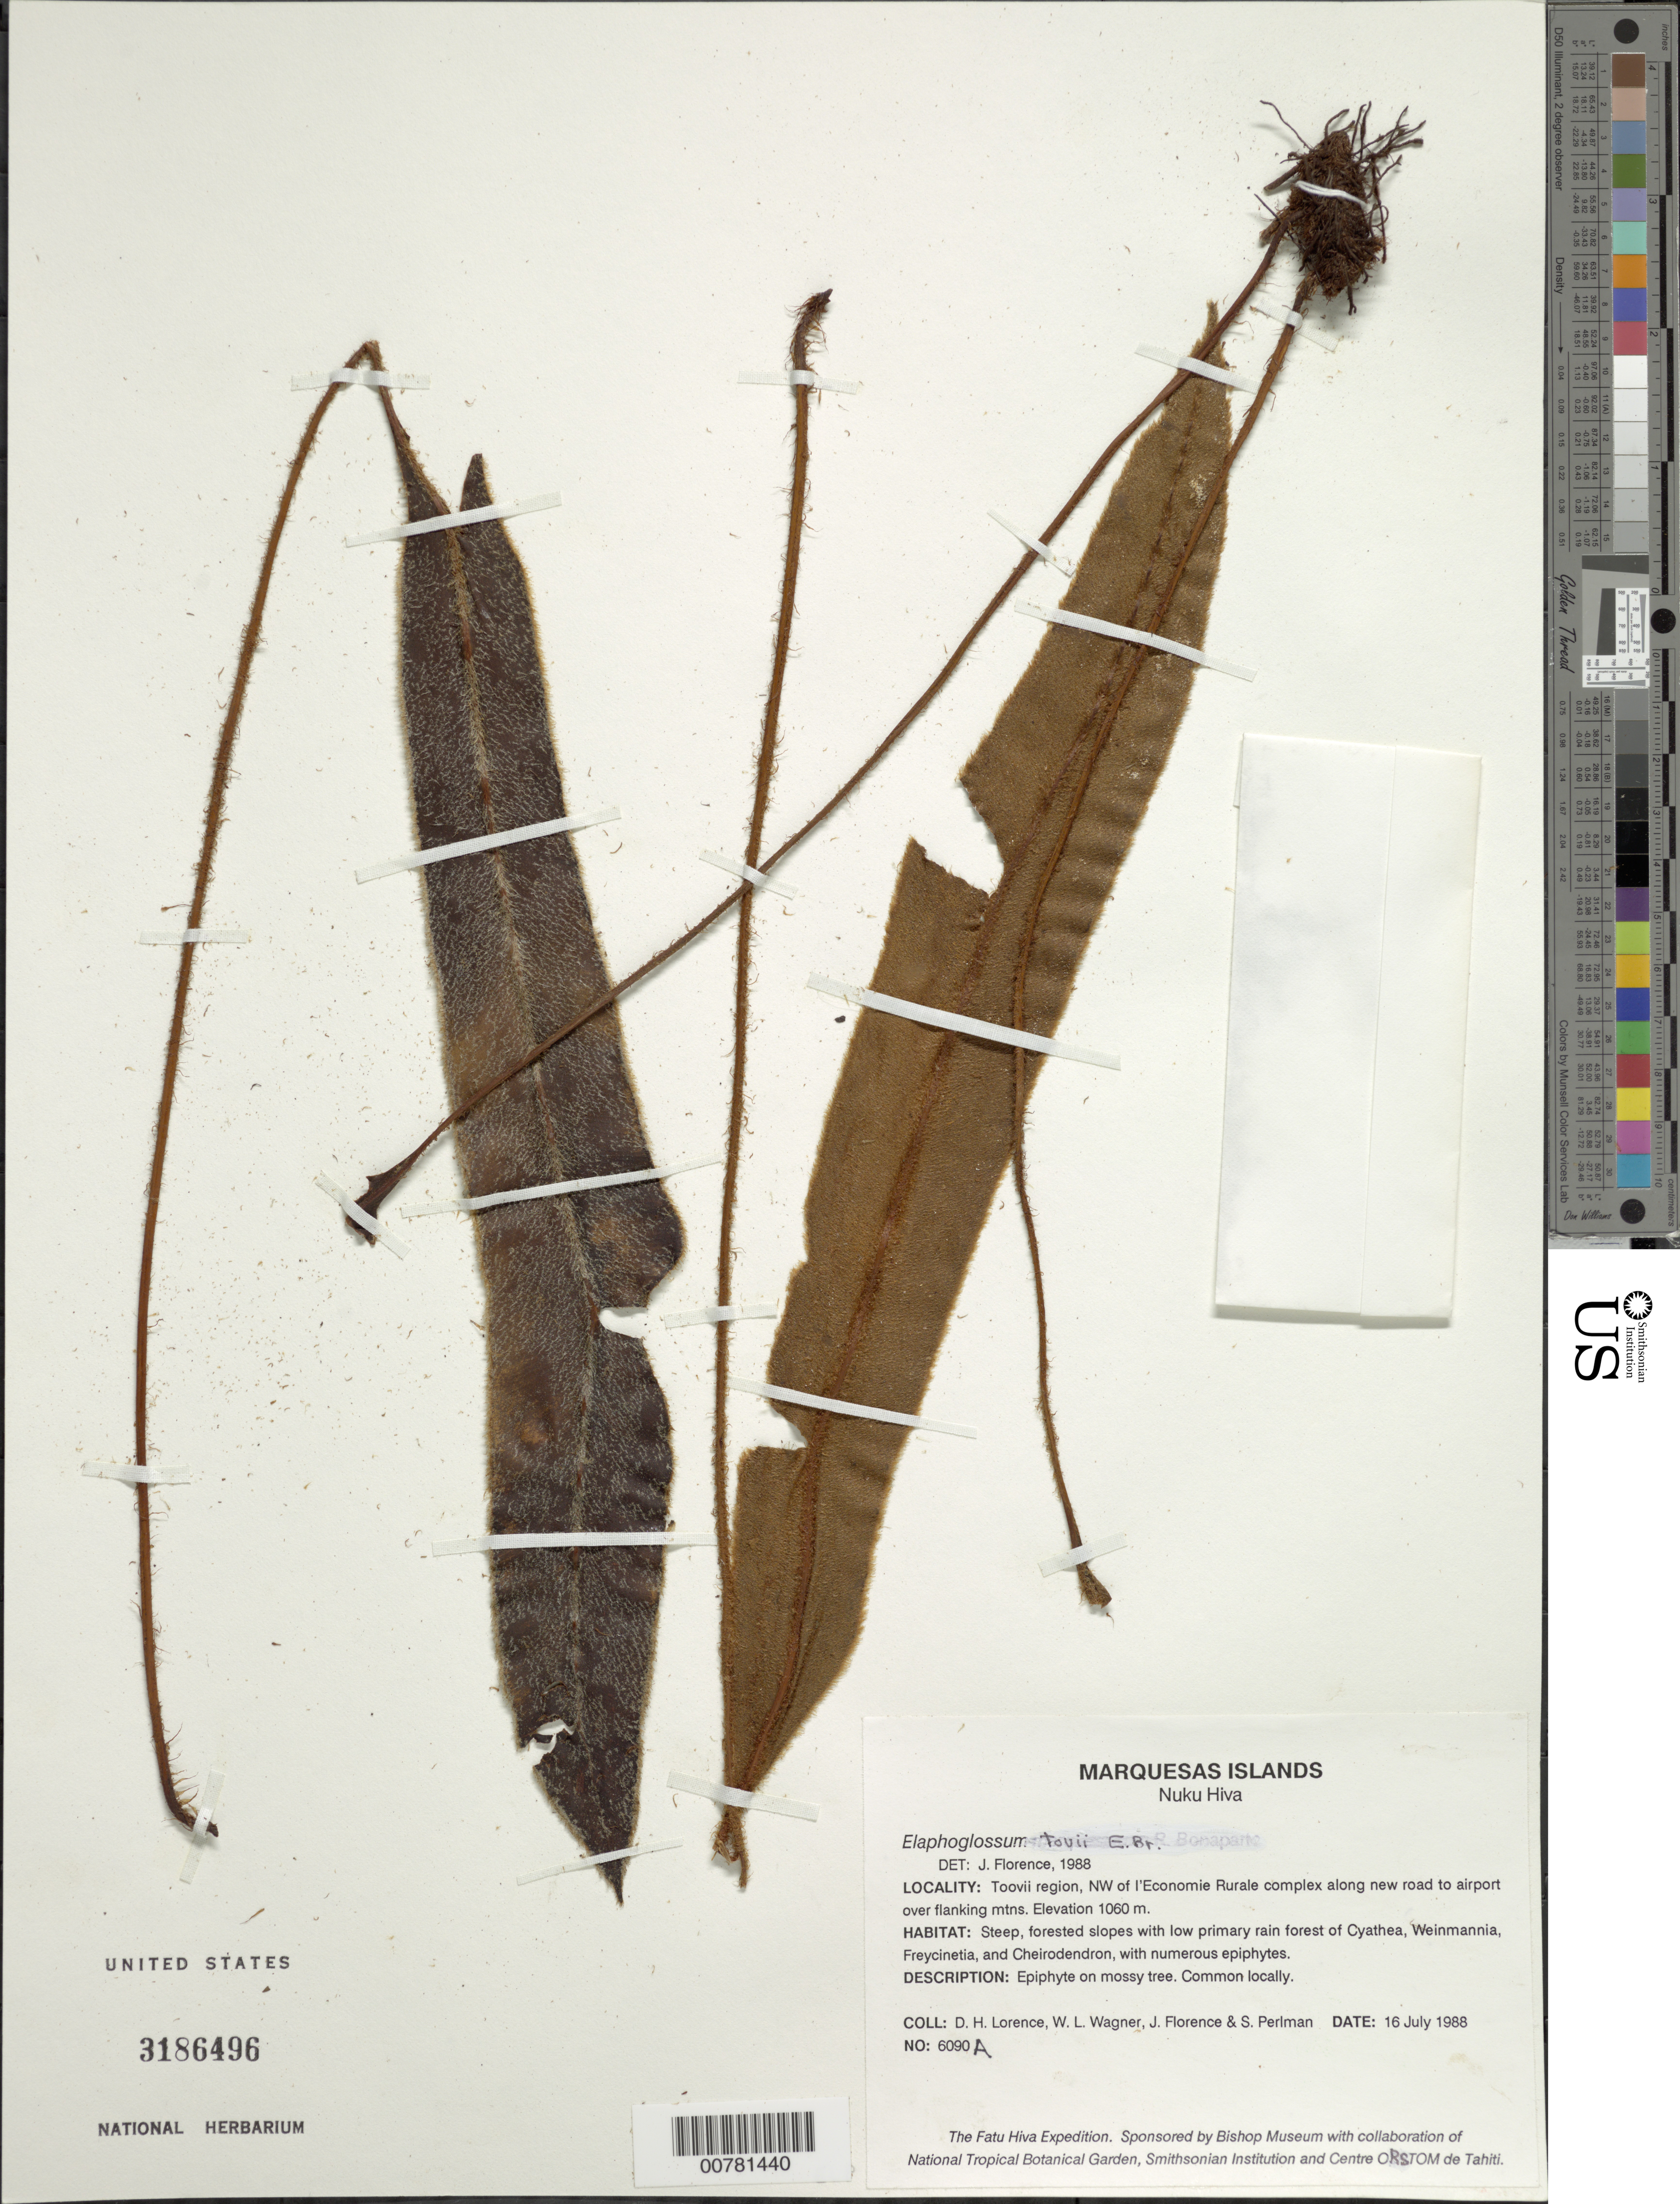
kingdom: Plantae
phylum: Tracheophyta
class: Polypodiopsida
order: Polypodiales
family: Dryopteridaceae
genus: Elaphoglossum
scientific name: Elaphoglossum tovii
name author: E.D. Br.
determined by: Lorence, David H., (PTBG), National Tropical Botanical Garden (UNITED STATES)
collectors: D. Lorence, W. L. Wagner, J. Florence & S. P. Perlman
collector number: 6090A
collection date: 1988-07-16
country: French Polynesia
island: Nuku Hiva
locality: Toovii region, NW of l'Economie Rurale complex along new road to airport over flanking mountains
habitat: Steep, forested slopes with low primary rain forest; common locally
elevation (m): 1060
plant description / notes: Specimen used for illustration by Alice Tangerini 9/2005.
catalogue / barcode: US 3186496